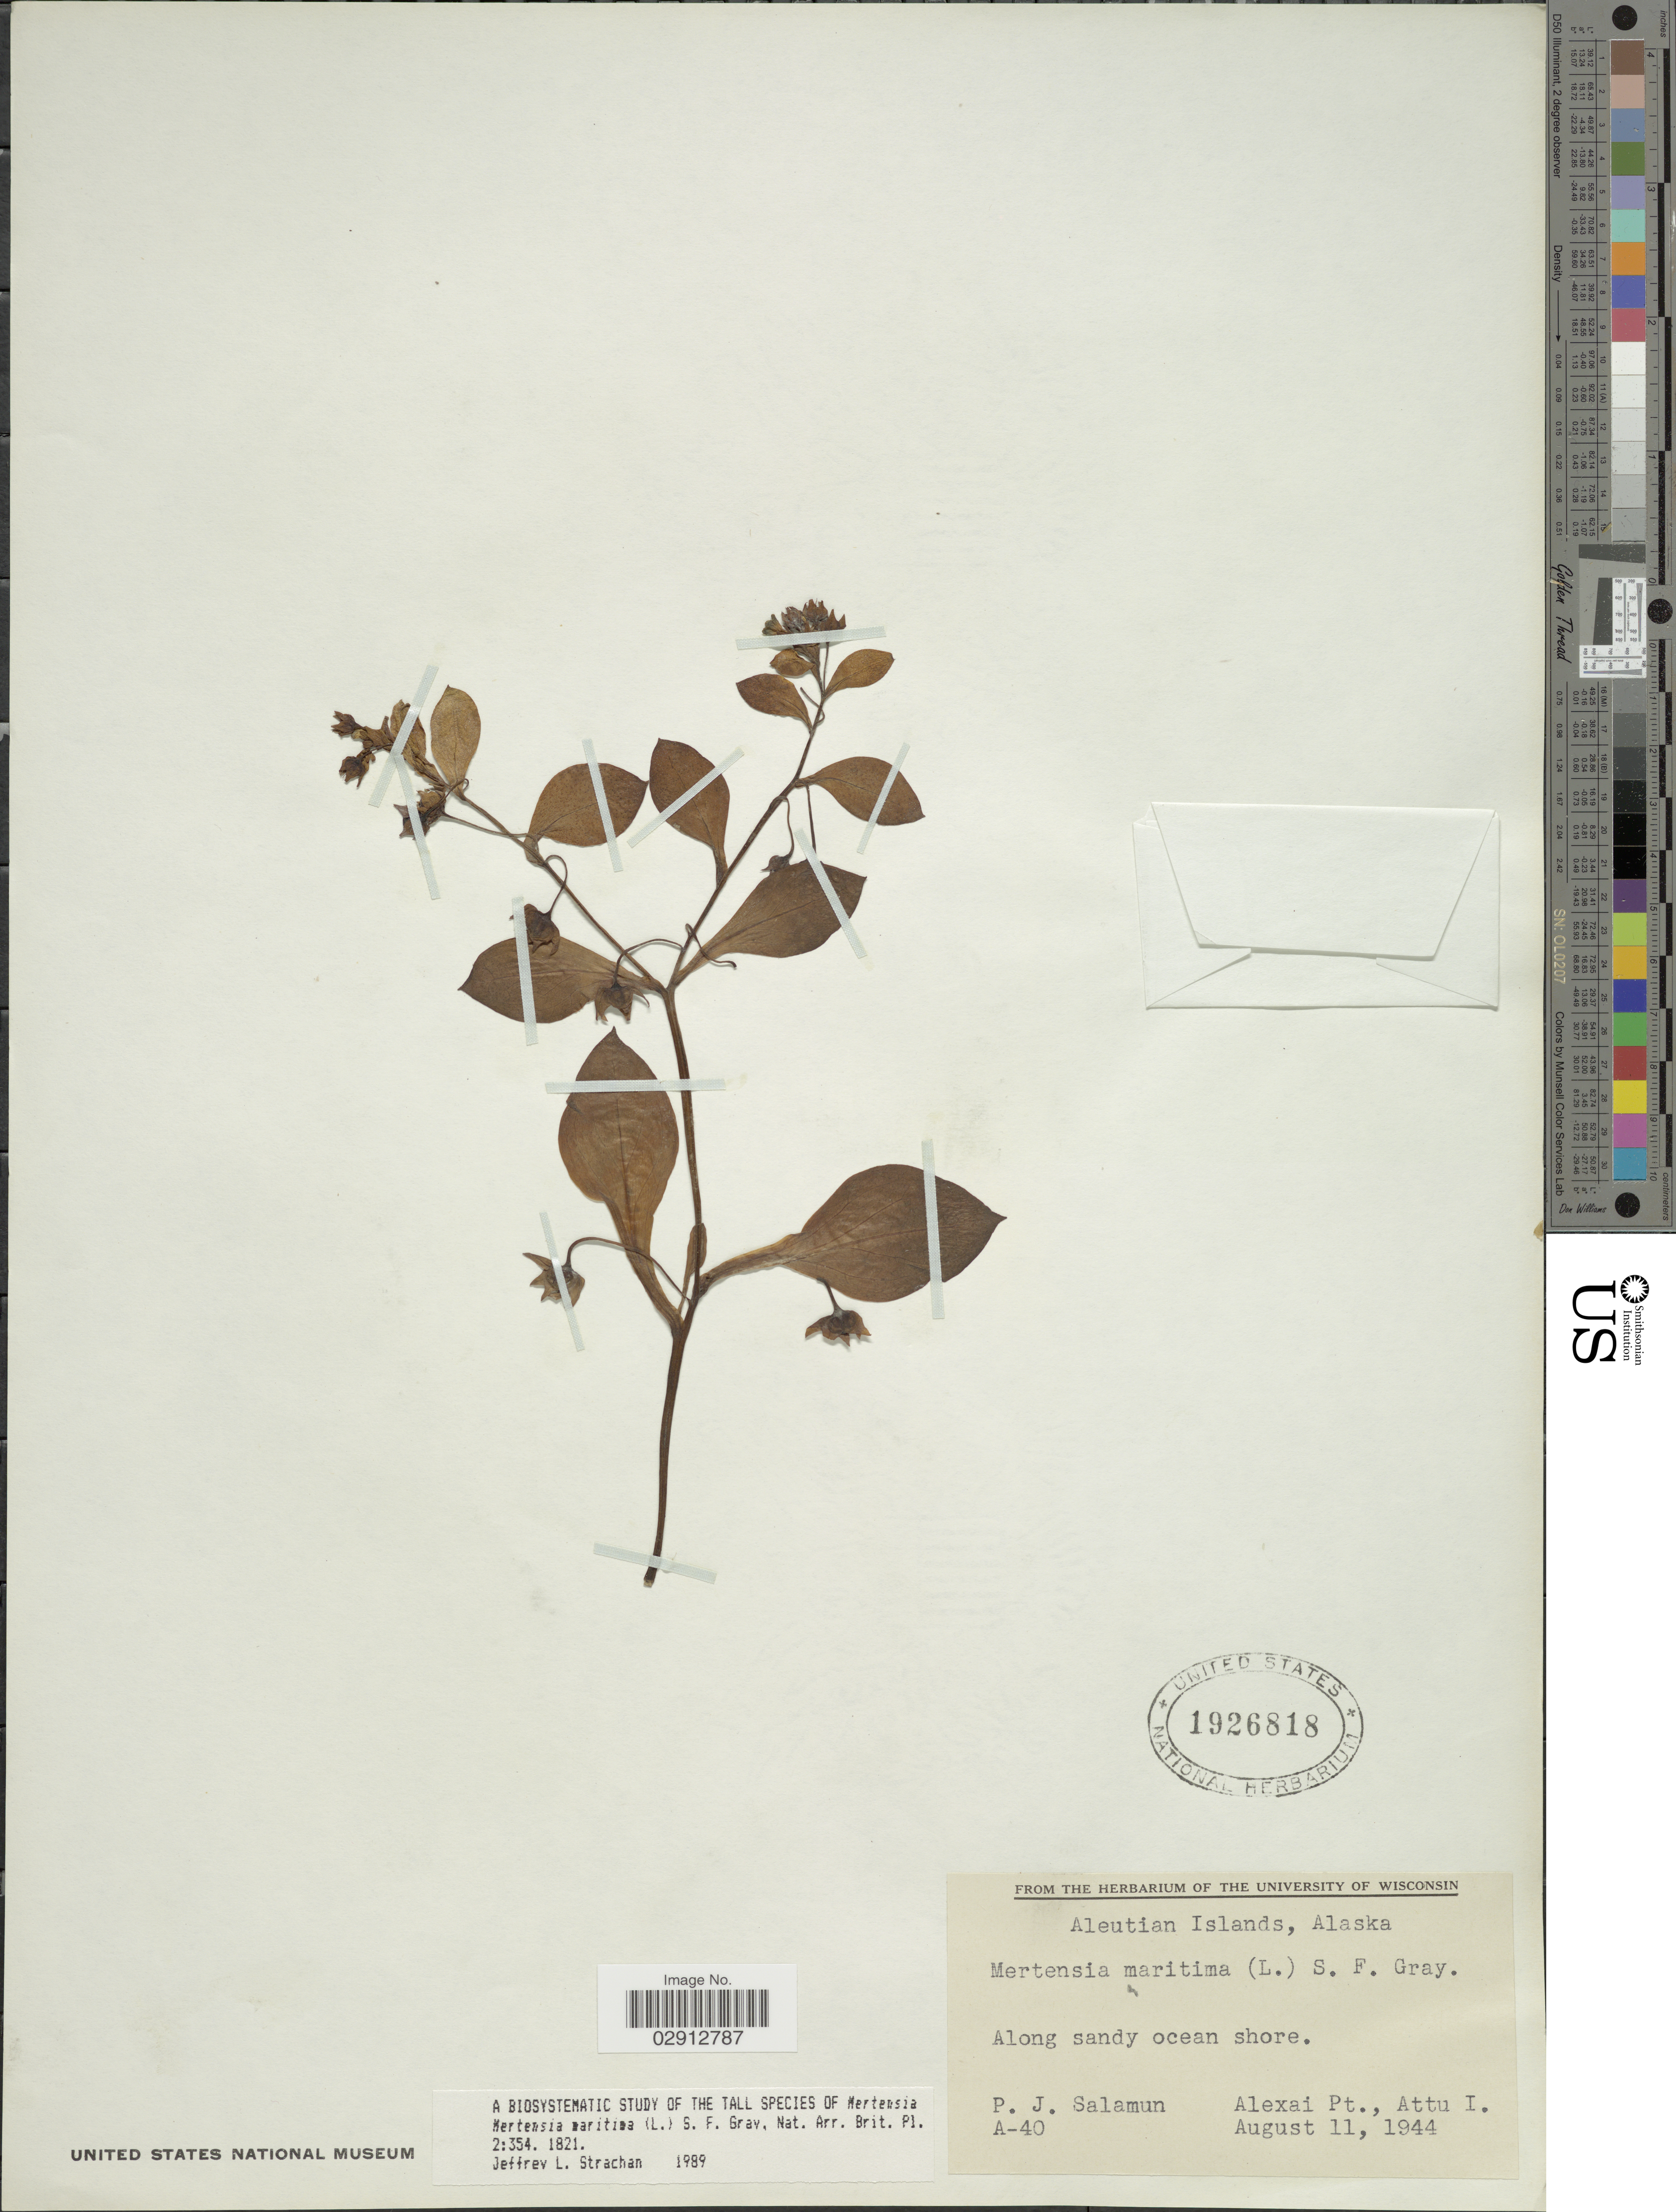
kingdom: Plantae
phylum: Tracheophyta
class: Magnoliopsida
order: Boraginales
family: Boraginaceae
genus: Mertensia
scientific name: Mertensia maritima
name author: (L.) S.F. Gray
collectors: P. Salamun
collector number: A-40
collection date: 1944-08-11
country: United States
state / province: Alaska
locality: Aleutian Islands. Alexai Pt., Attu I.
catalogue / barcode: US 1926818